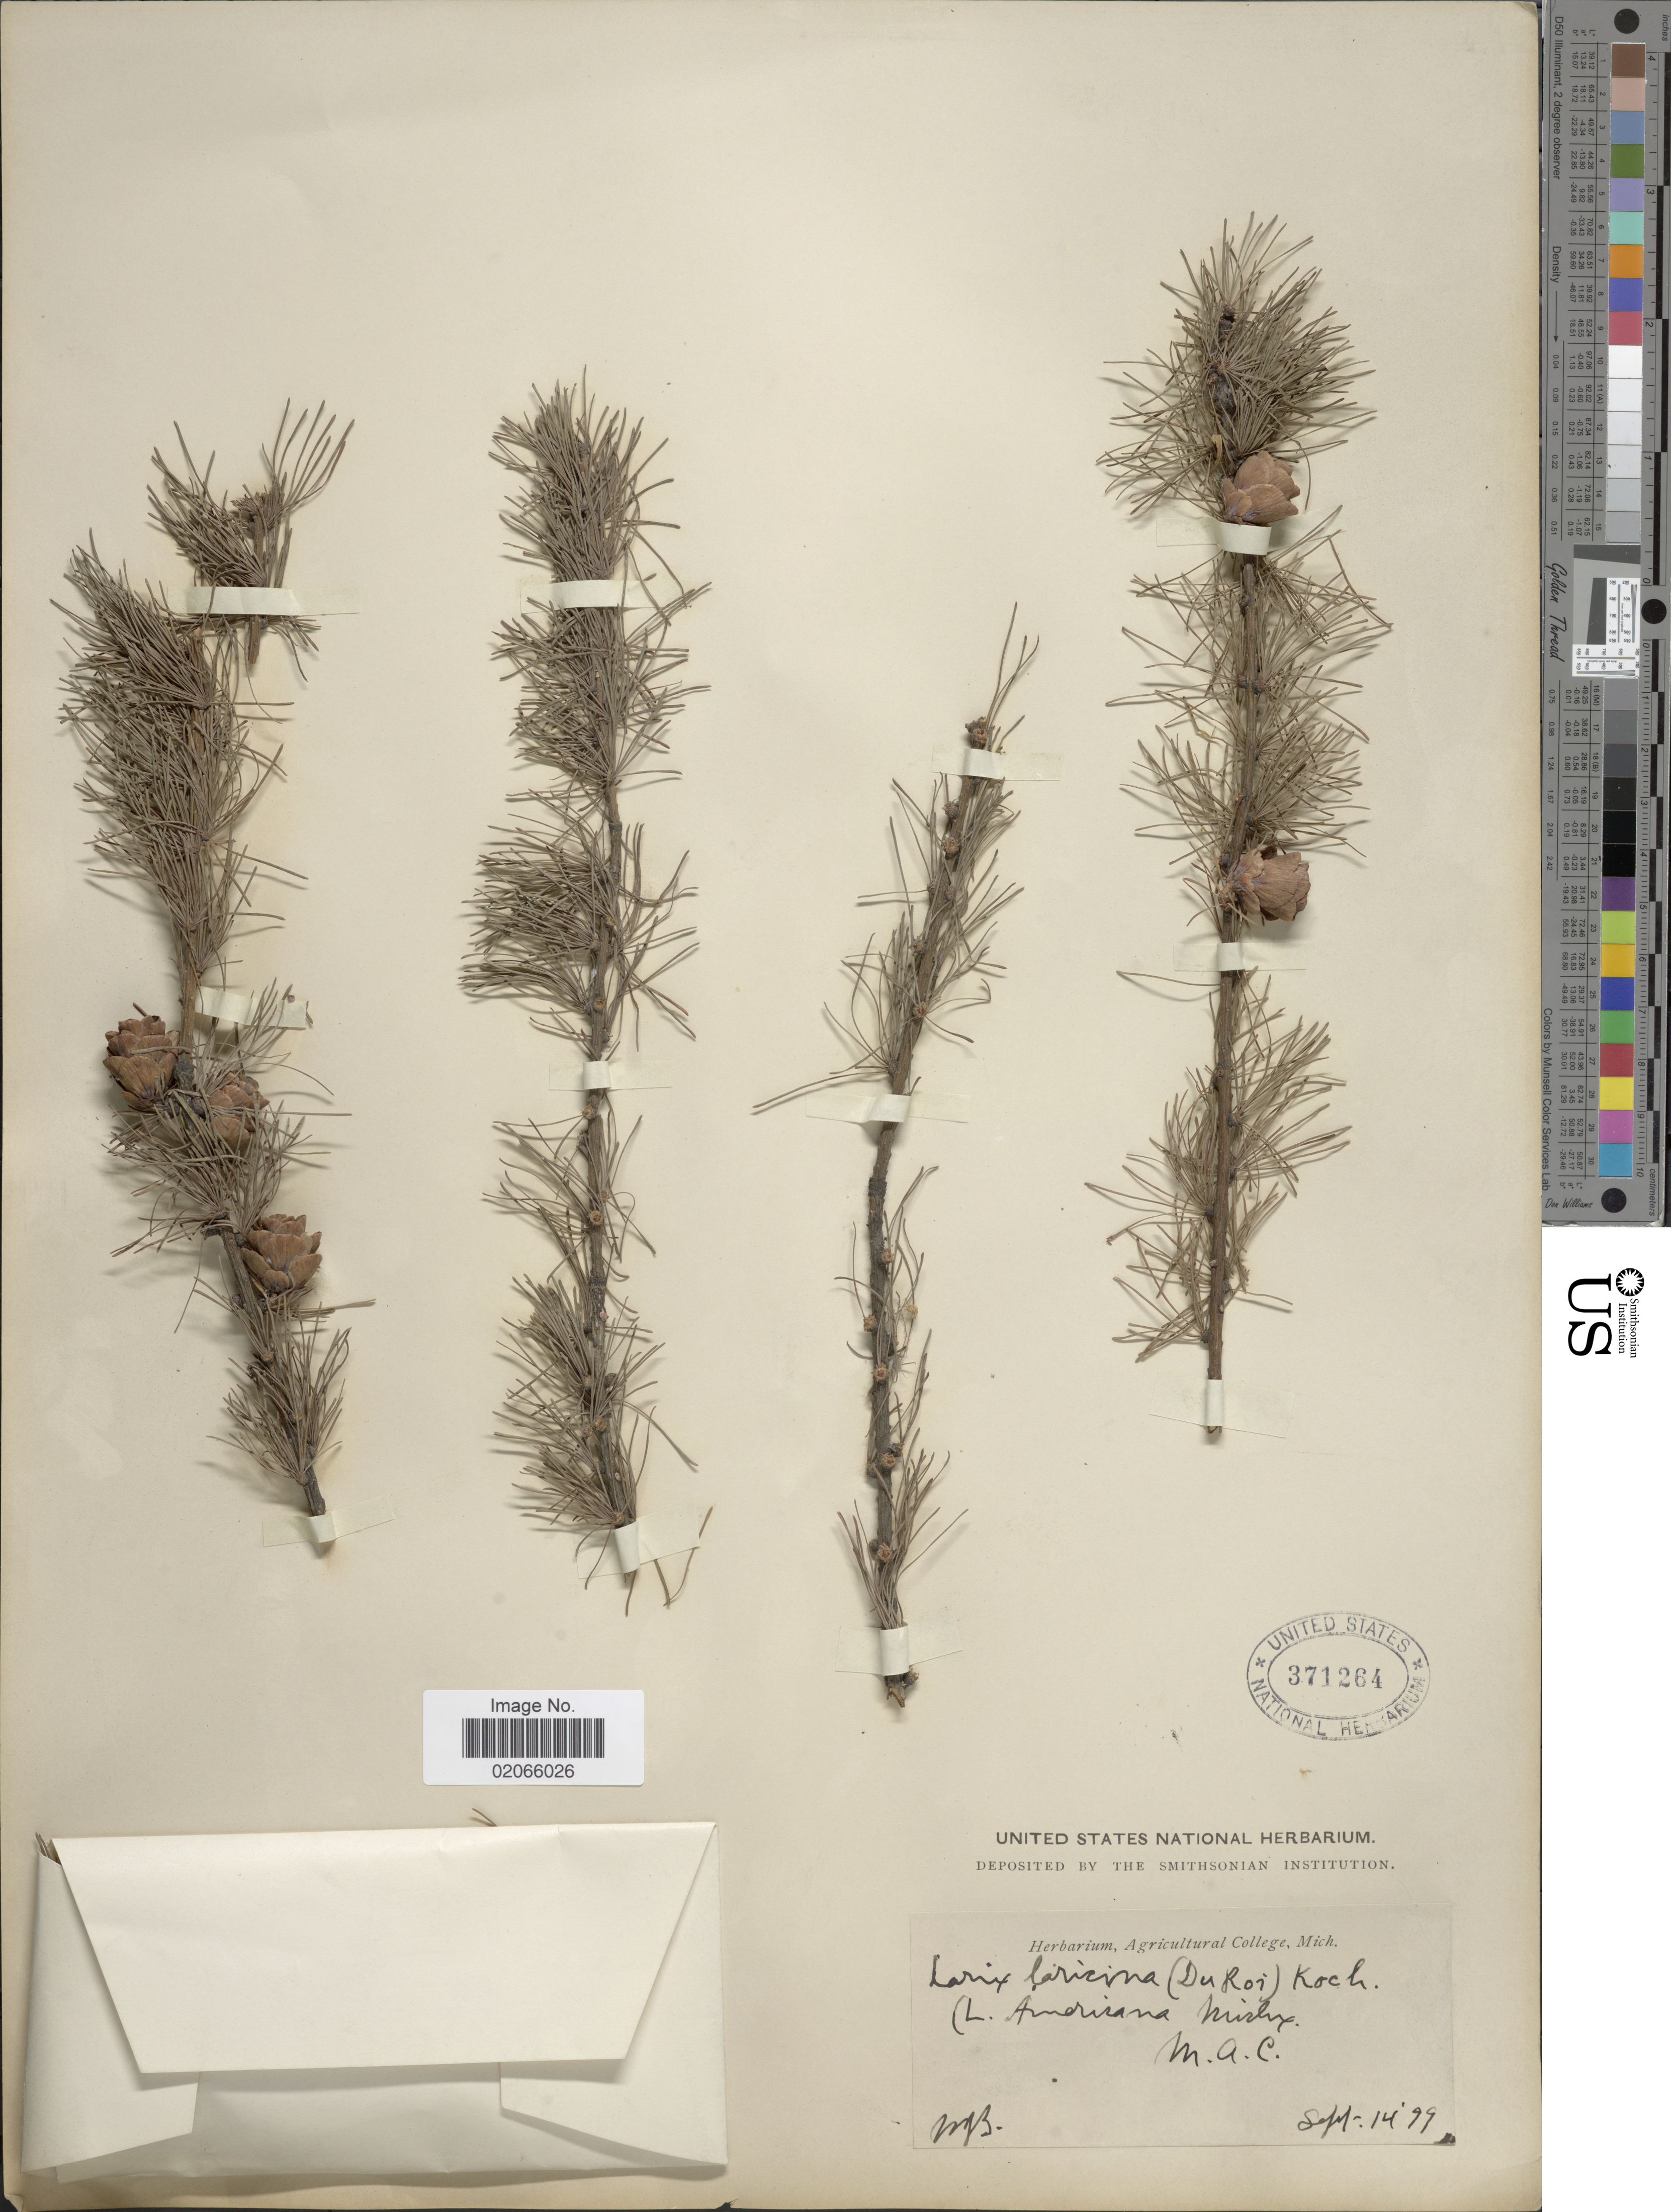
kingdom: Plantae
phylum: Tracheophyta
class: Pinopsida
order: Pinales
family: Pinaceae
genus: Larix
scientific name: Larix laricina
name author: (Du Roi) K. Koch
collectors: ex herb. Agricultural College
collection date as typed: Transcribed d/m/y: 14/9/99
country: United States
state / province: Michigan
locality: M.A.C. MGB [unsure placement]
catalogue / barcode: US 371264